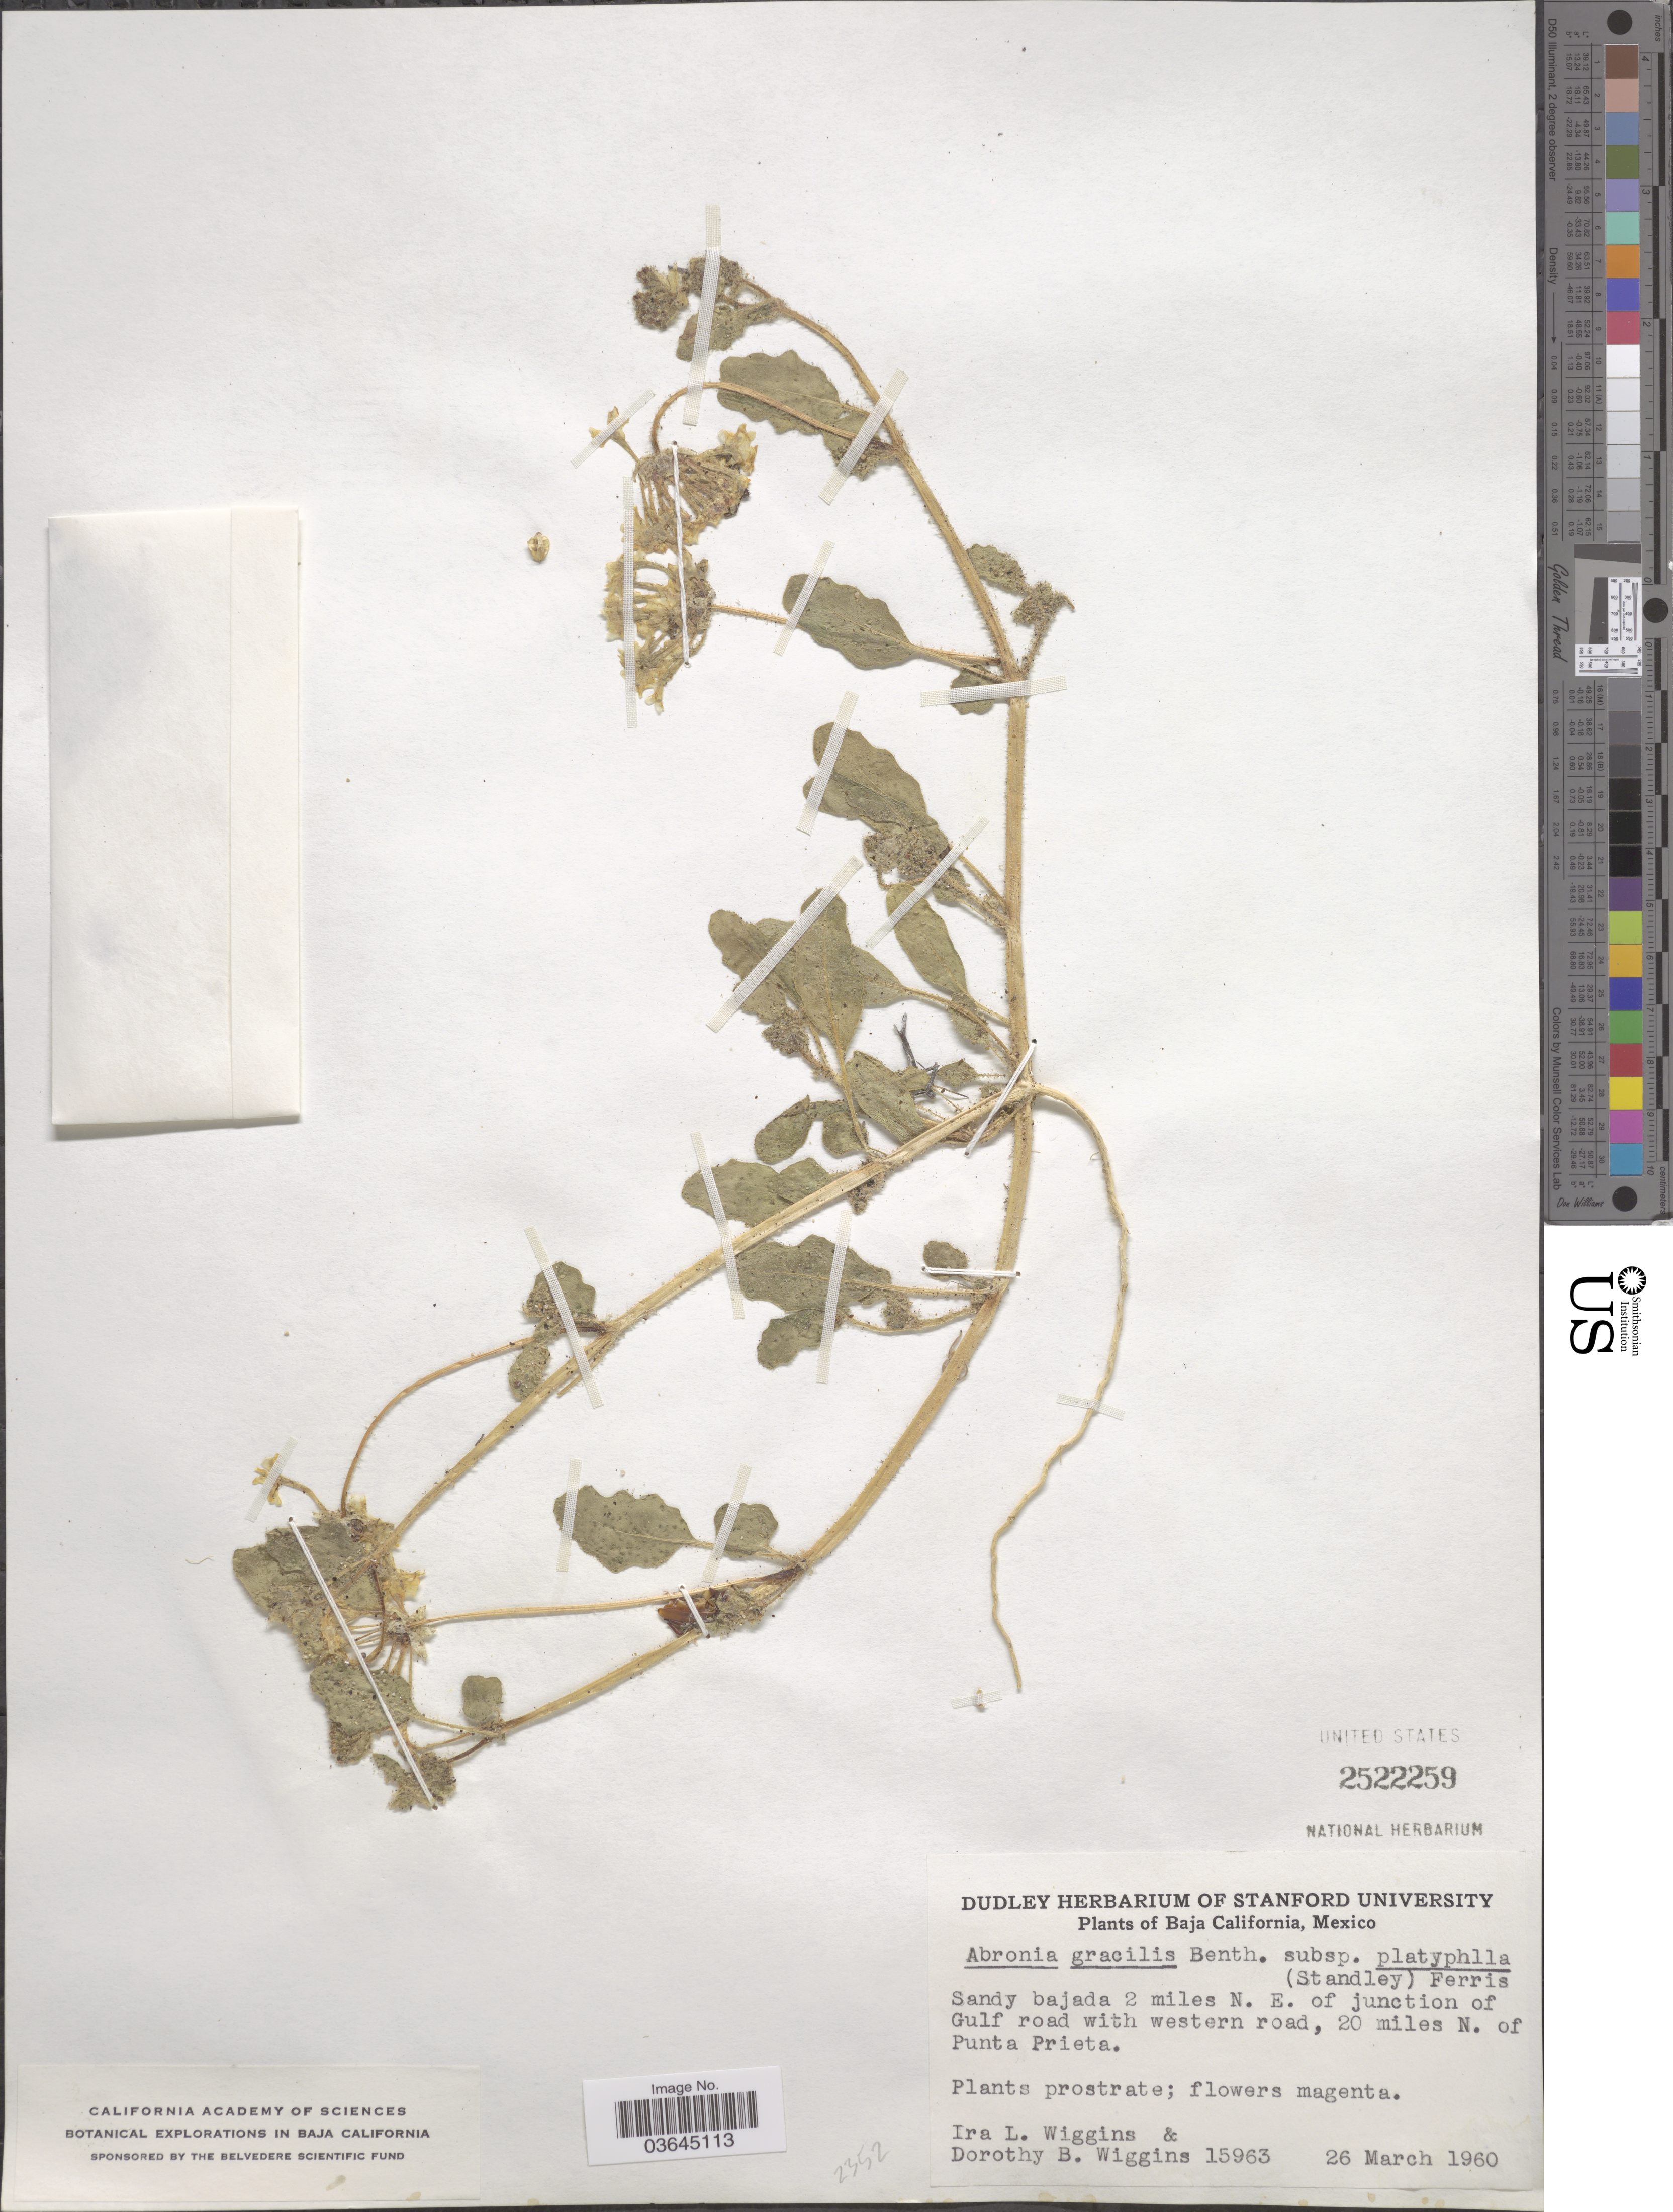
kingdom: Plantae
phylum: Tracheophyta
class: Magnoliopsida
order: Caryophyllales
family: Nyctaginaceae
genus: Abronia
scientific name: Abronia gracilis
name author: Benth.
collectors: I. L. Wiggins & D. B. Wiggins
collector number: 15963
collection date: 1960-03-26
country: Mexico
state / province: Baja California Norte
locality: Sandy bajada 2 miles N. E. of junction of Gulf road with western road, 20 miles N. of Punta Prieta.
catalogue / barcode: US 2522259